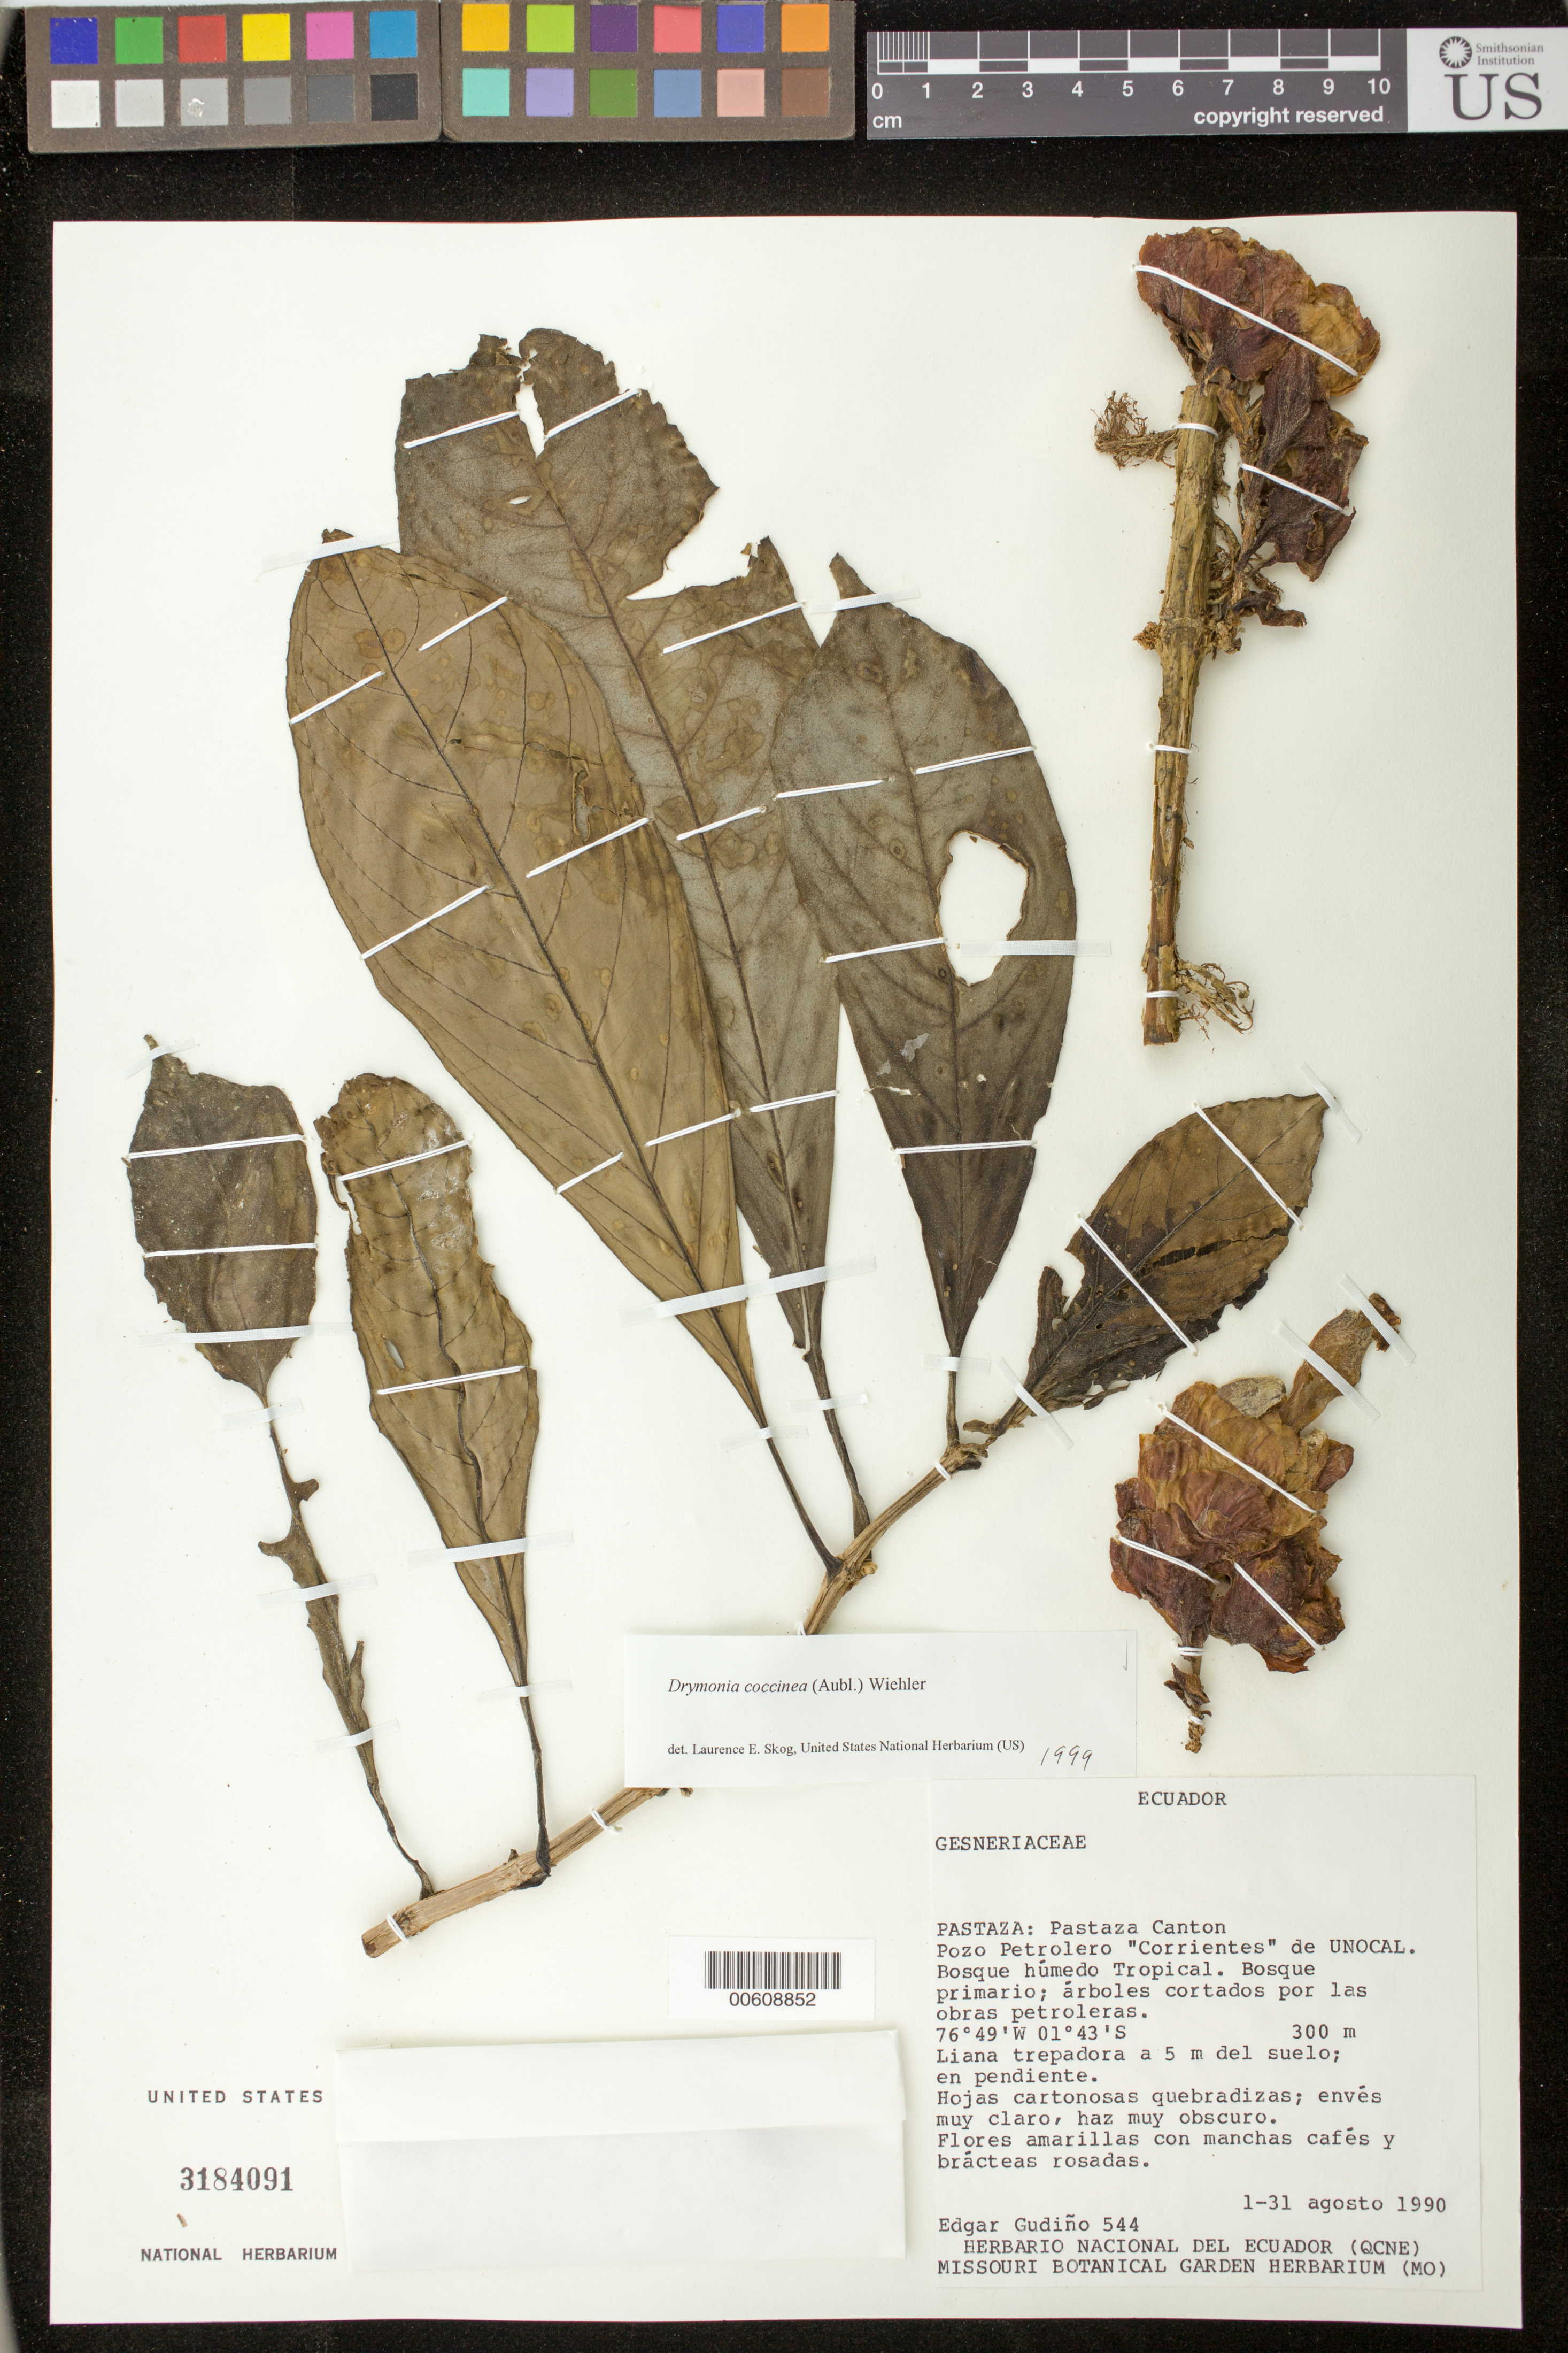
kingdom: Plantae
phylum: Tracheophyta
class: Magnoliopsida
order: Lamiales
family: Gesneriaceae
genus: Drymonia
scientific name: Drymonia coccinea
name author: (Aubl.) Wiehler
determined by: Skog, Laurence E.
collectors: E. Gudiño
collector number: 544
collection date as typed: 1-31 Aug 1990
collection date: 1990-08-01/1990-08-31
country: Ecuador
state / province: Pastaza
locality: Pastaza Canton; Pozo Petrolero "Corrientes" de UNOCAL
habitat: Bosque húmedo tropical; bosque primario; árboles cortados por las obras petroleras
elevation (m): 300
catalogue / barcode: US 3184091